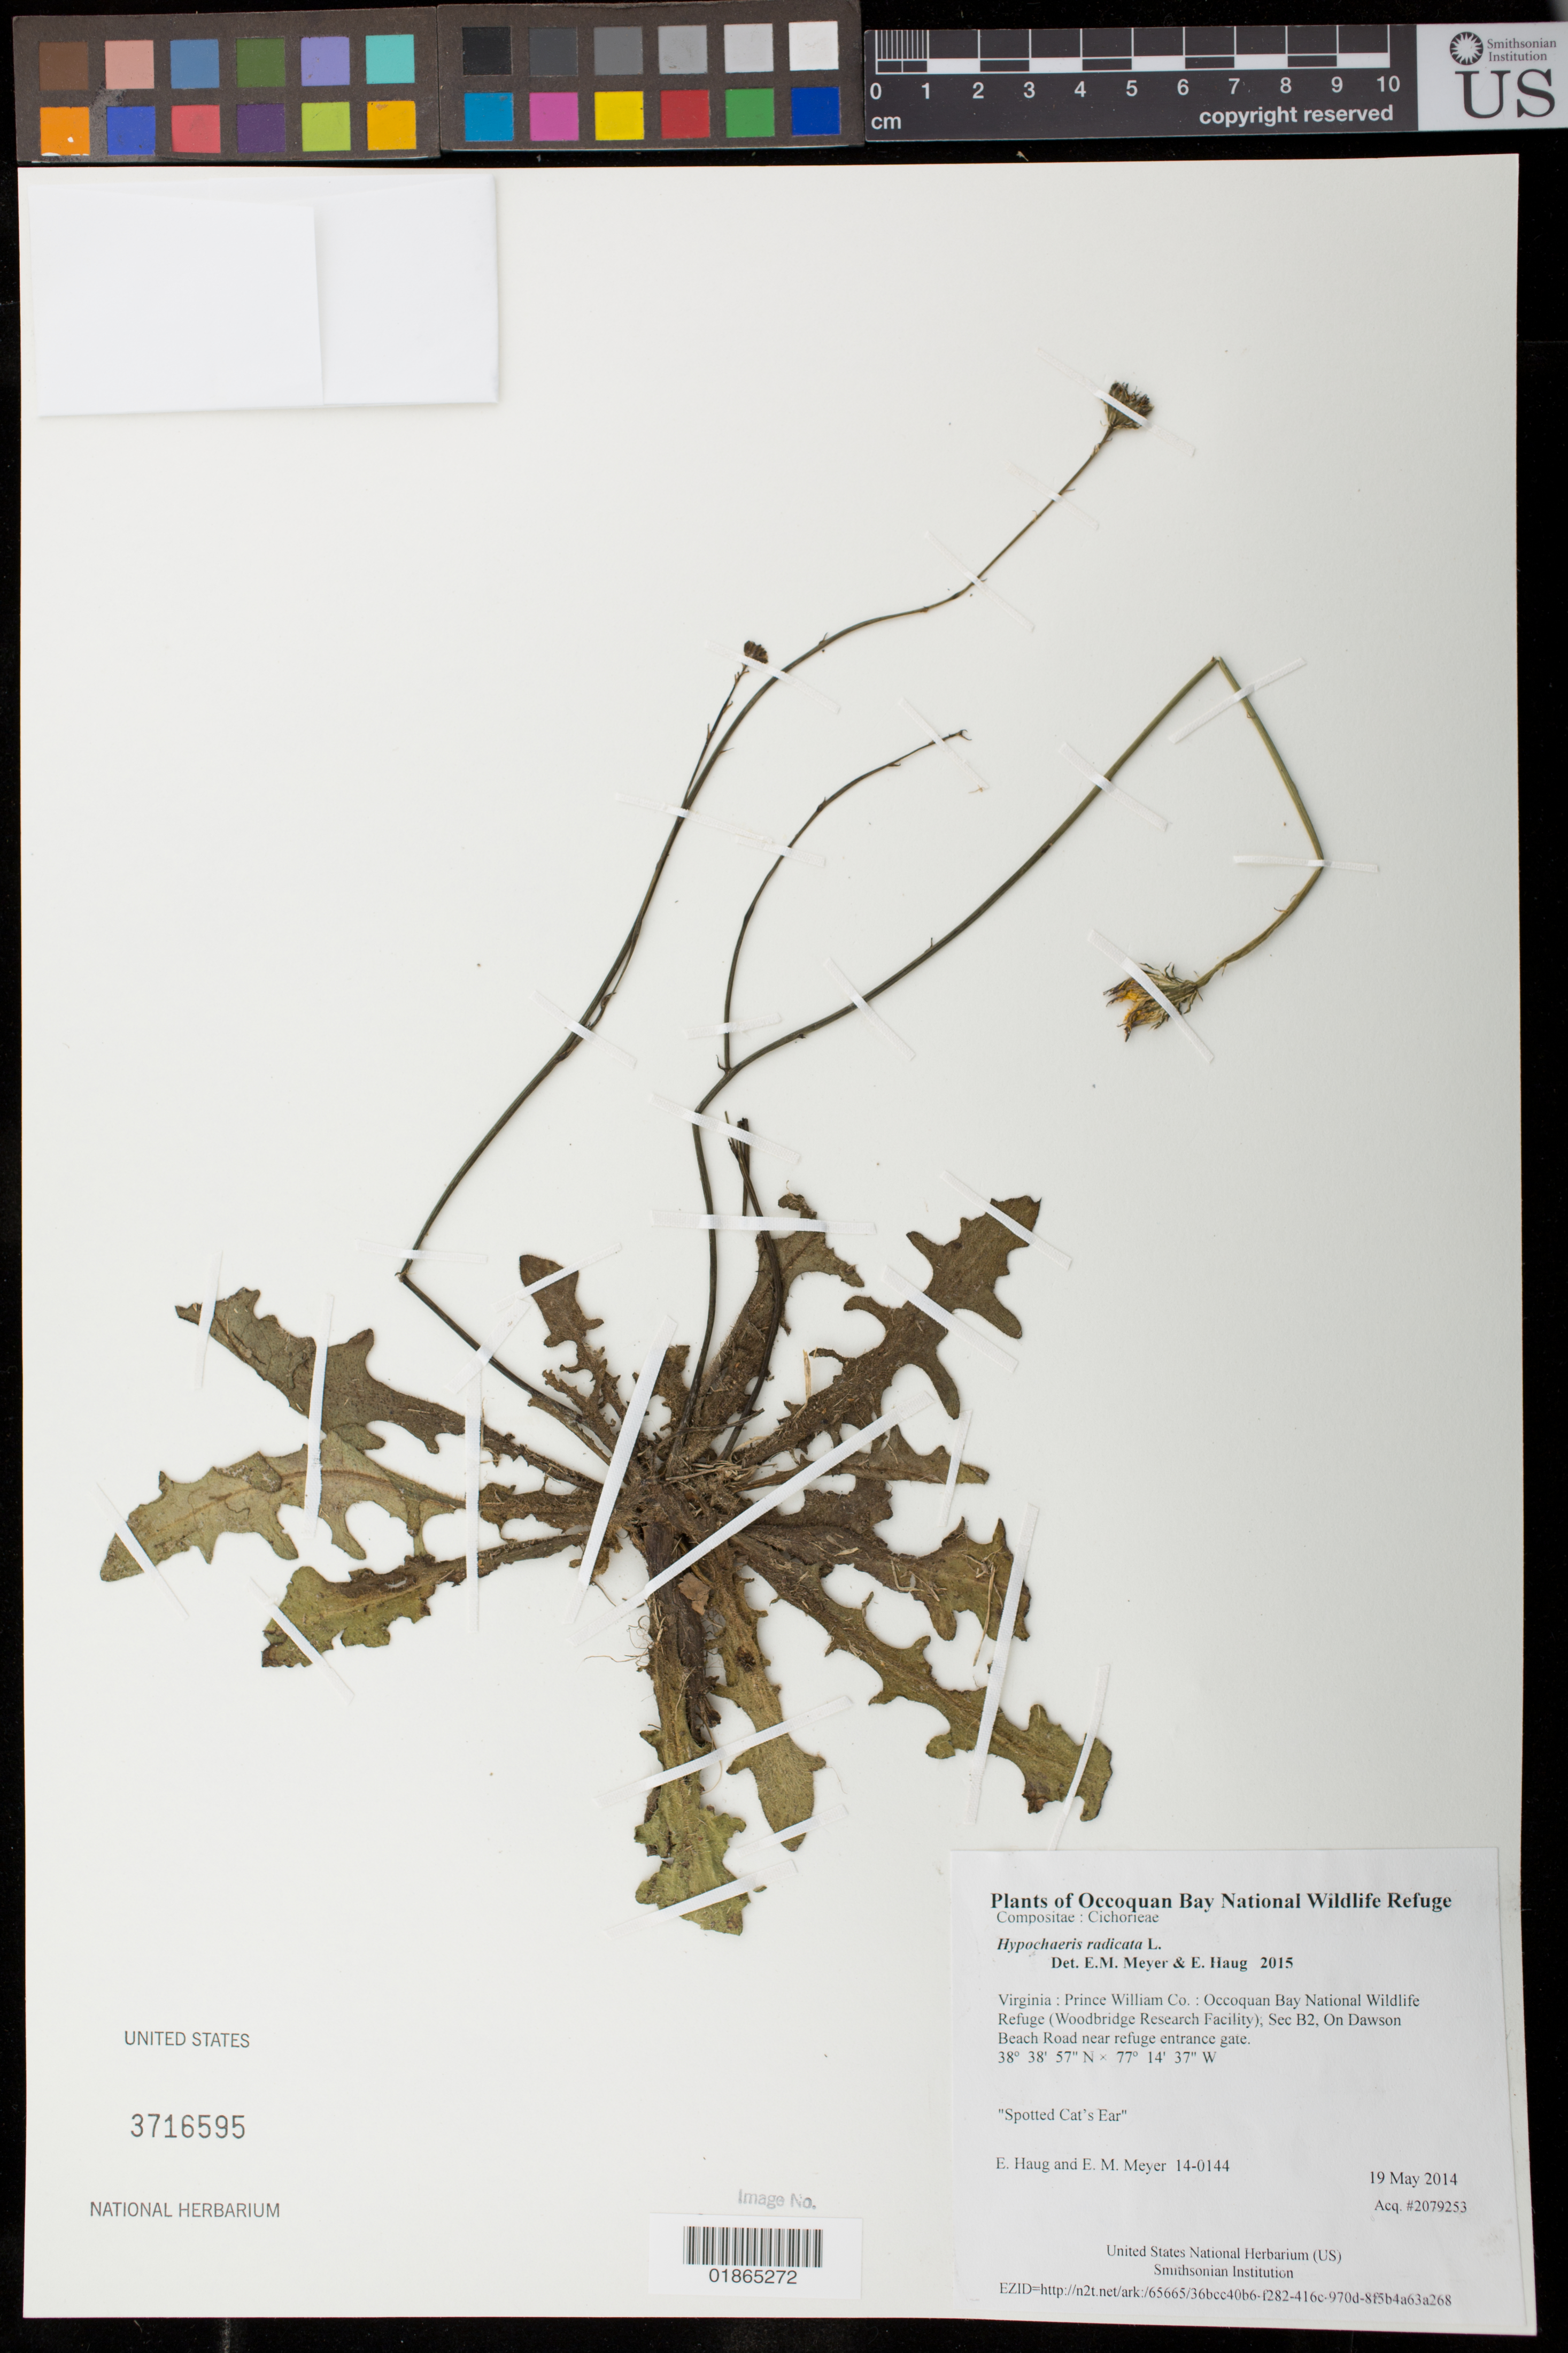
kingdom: Plantae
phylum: Tracheophyta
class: Magnoliopsida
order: Asterales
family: Asteraceae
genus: Hypochaeris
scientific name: Hypochaeris radicata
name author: L.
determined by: Meyer, E. M.; Haug, E.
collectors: E. Haug & E. M. Meyer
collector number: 14-0144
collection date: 2014-05-19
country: United States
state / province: Virginia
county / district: Prince William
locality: Occoquan Bay National Wildlife Refuge (Woodbridge Research Facility); Sec B2, On Dawson Beach Road near refuge entrance gate.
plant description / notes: Spotted Cat's Ear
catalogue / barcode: US 3716595